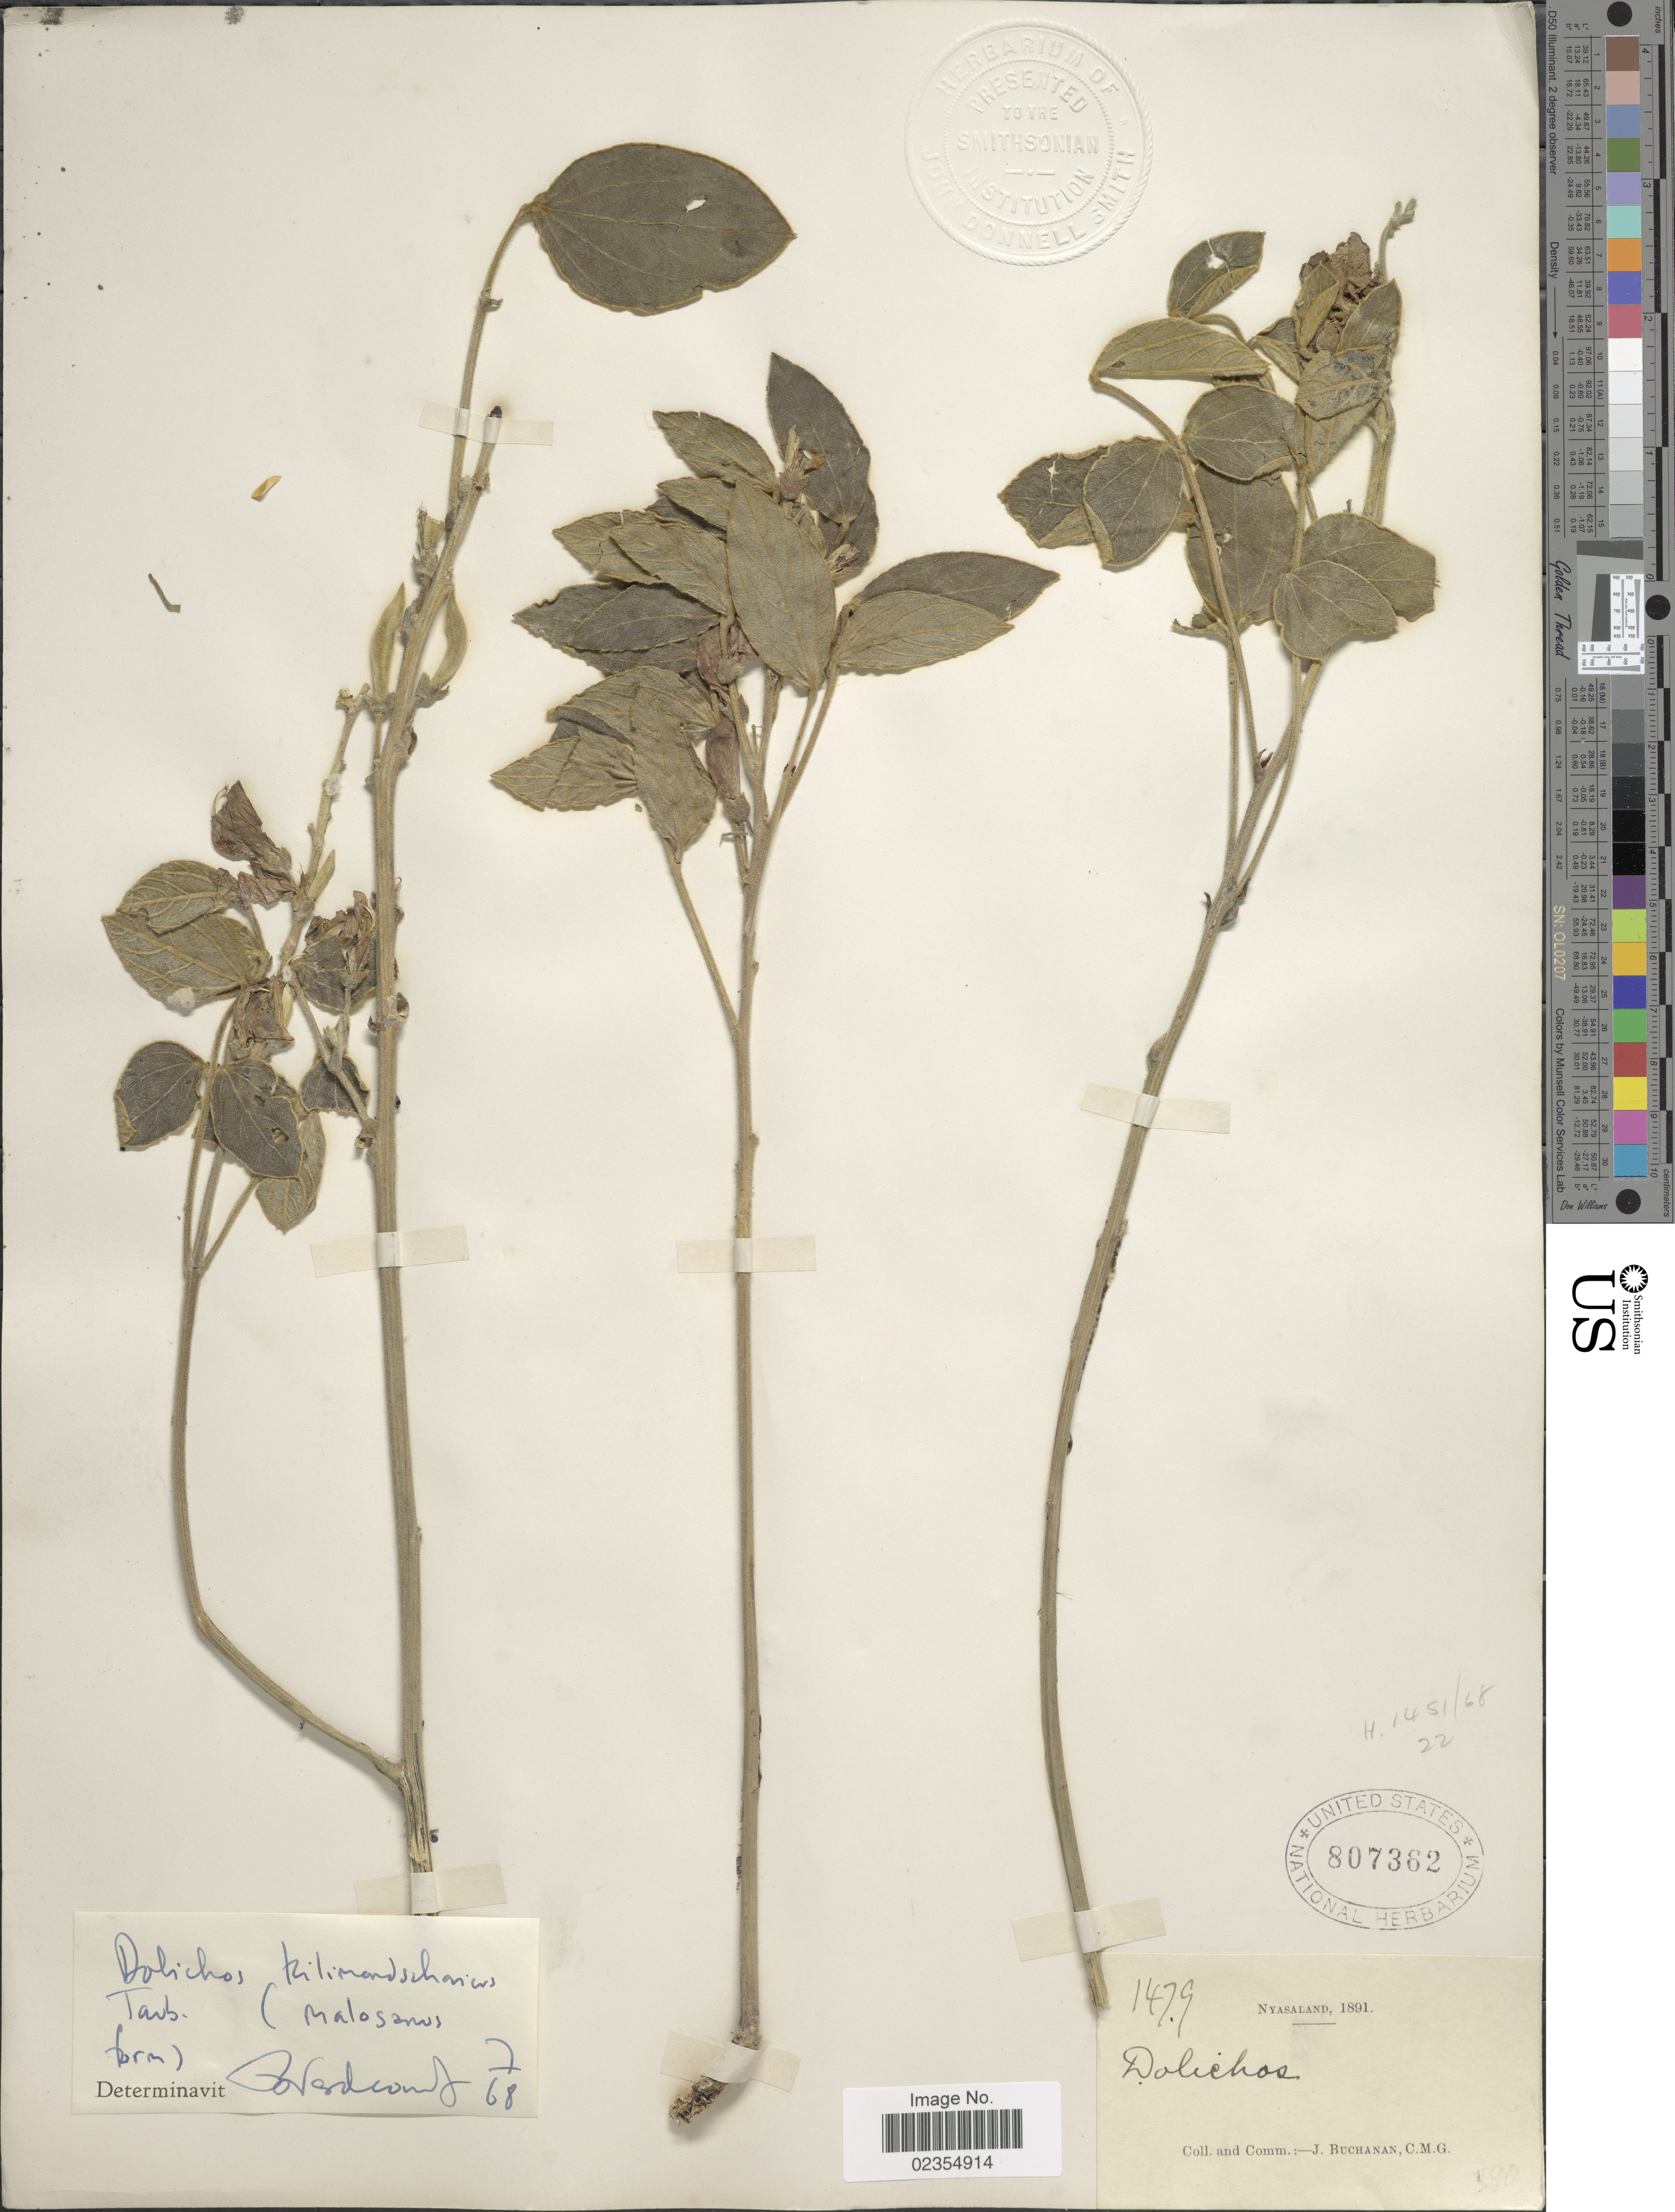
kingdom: Plantae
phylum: Tracheophyta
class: Magnoliopsida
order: Fabales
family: Fabaceae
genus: Dolichos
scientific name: Dolichos kilimandscharicus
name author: Taub.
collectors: J. Buchanan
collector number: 1479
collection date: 1891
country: Malawi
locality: Nyasaland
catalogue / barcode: US 807362